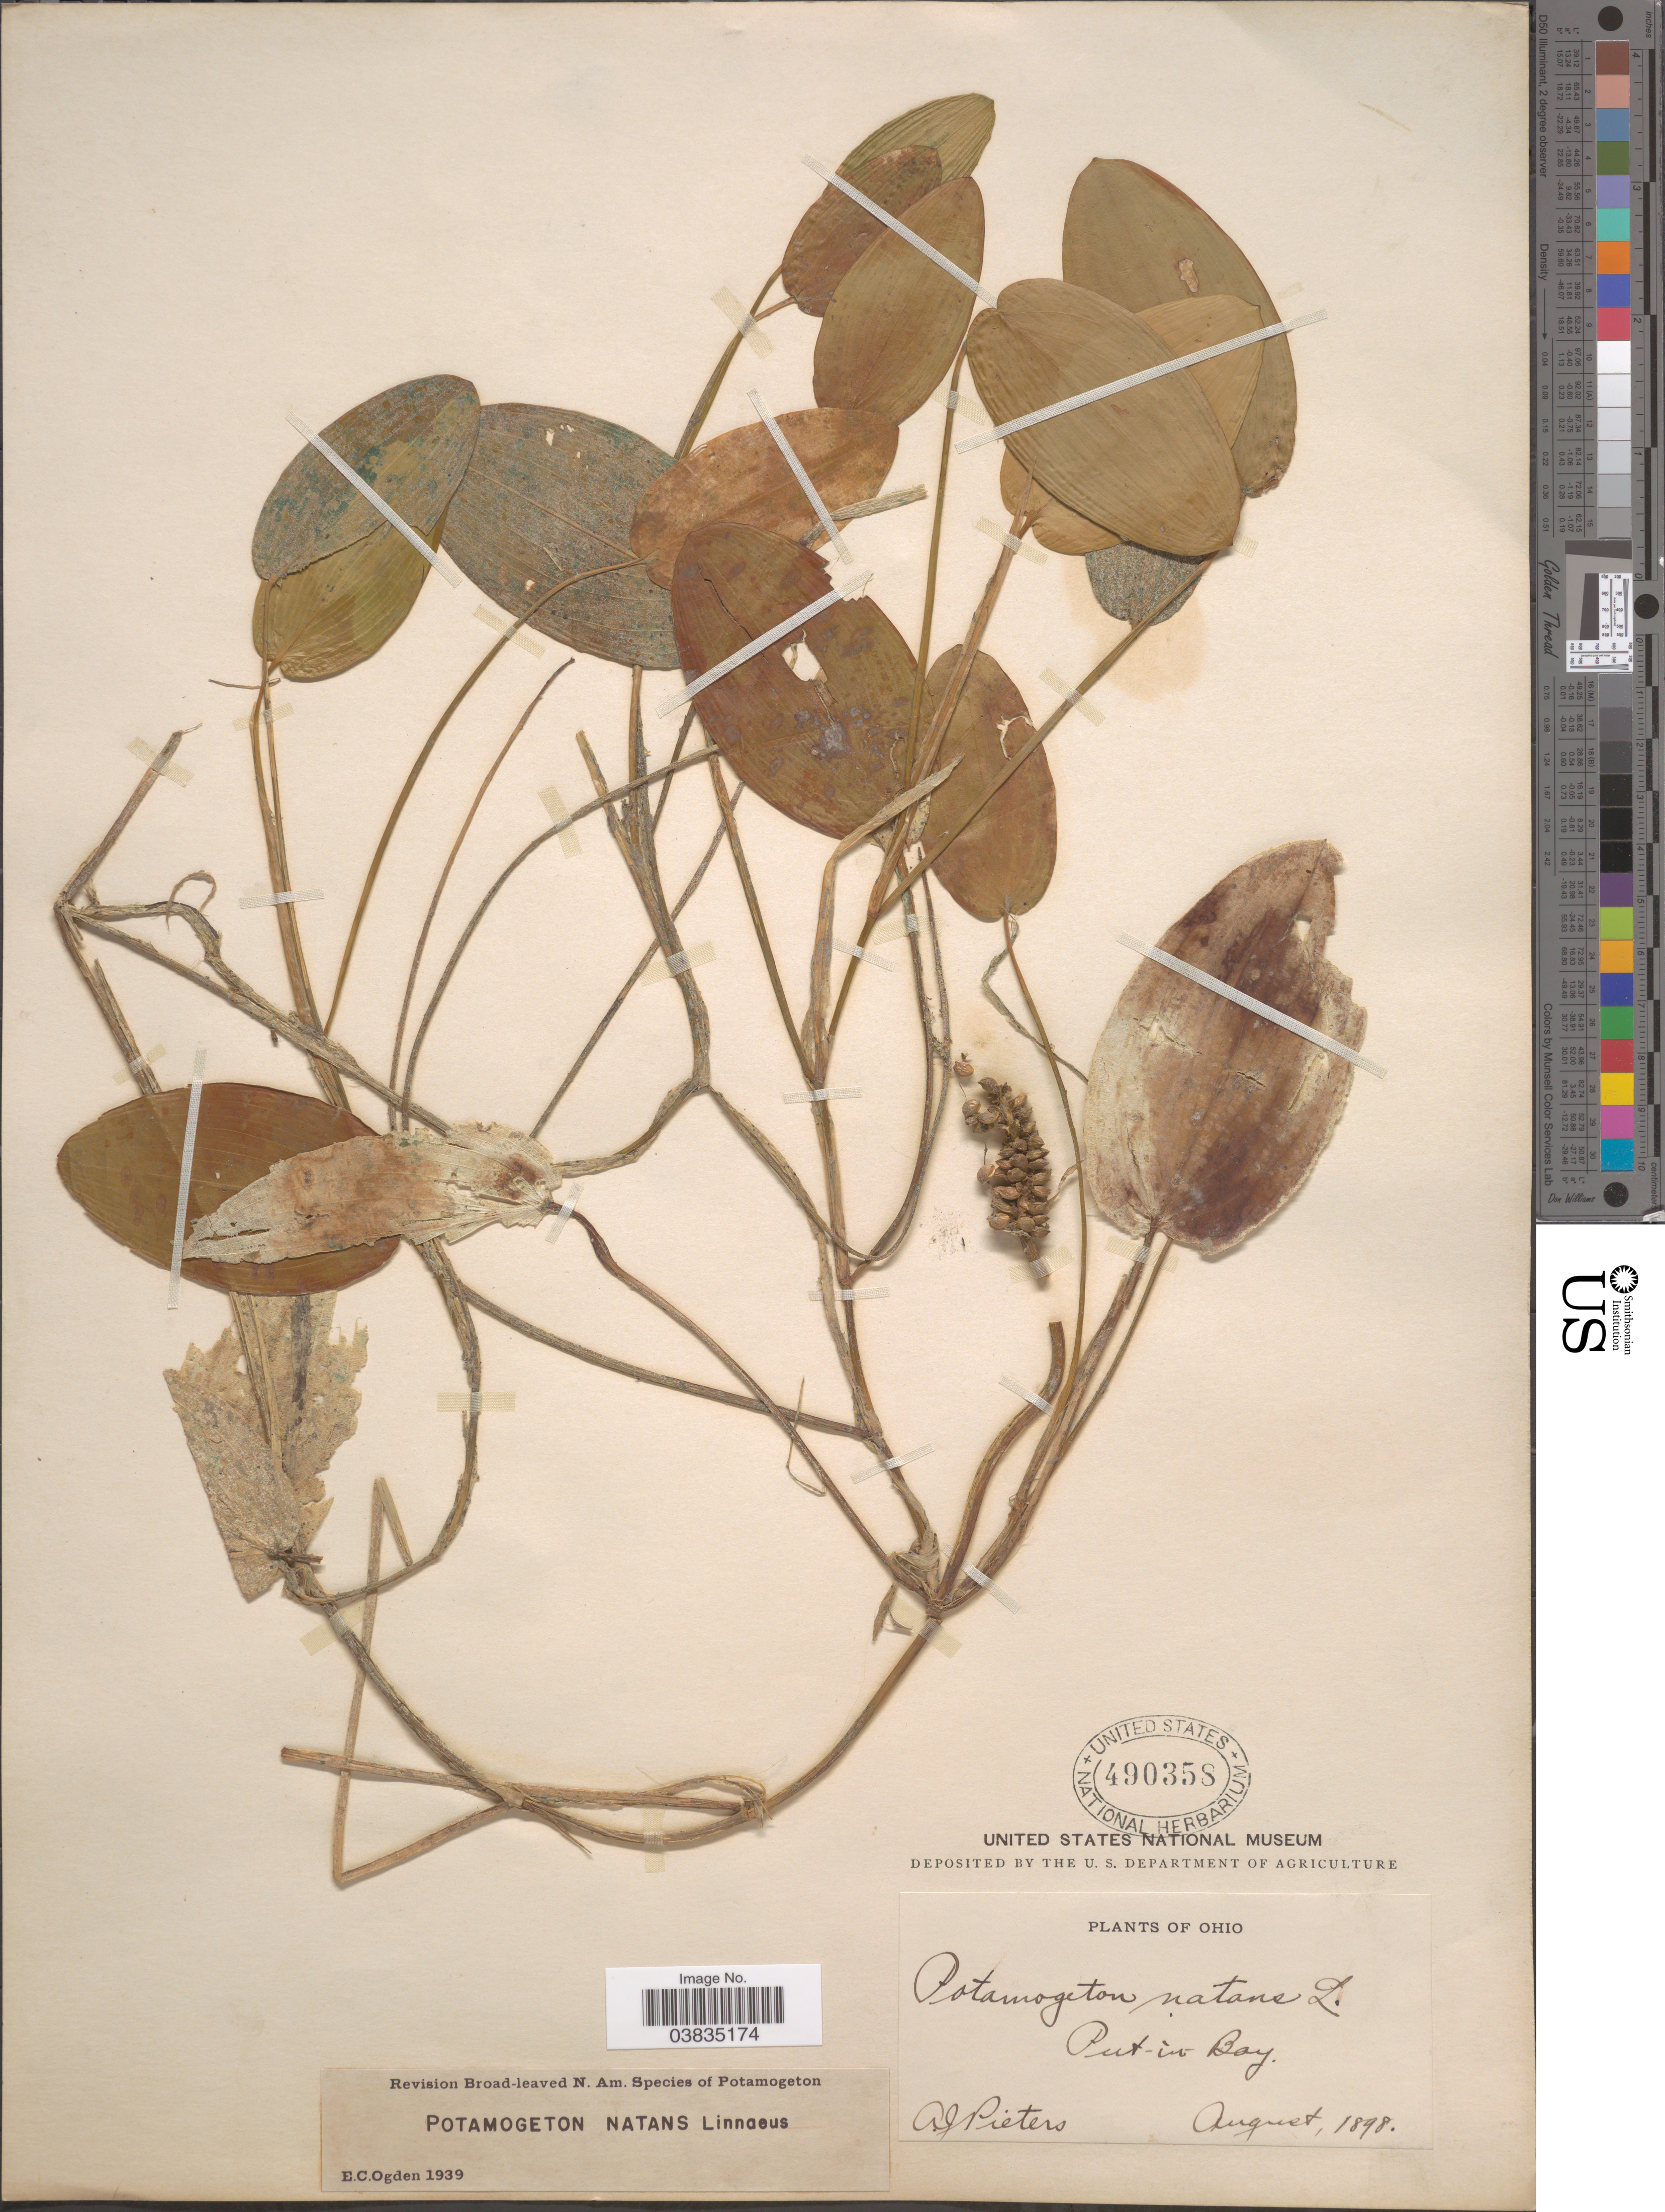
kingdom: Plantae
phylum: Tracheophyta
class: Liliopsida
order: Alismatales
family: Potamogetonaceae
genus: Potamogeton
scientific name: Potamogeton natans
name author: L.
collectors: A. Pieters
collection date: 1898-08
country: United States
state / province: Ohio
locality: Put-in-Bay.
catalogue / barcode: US 490358